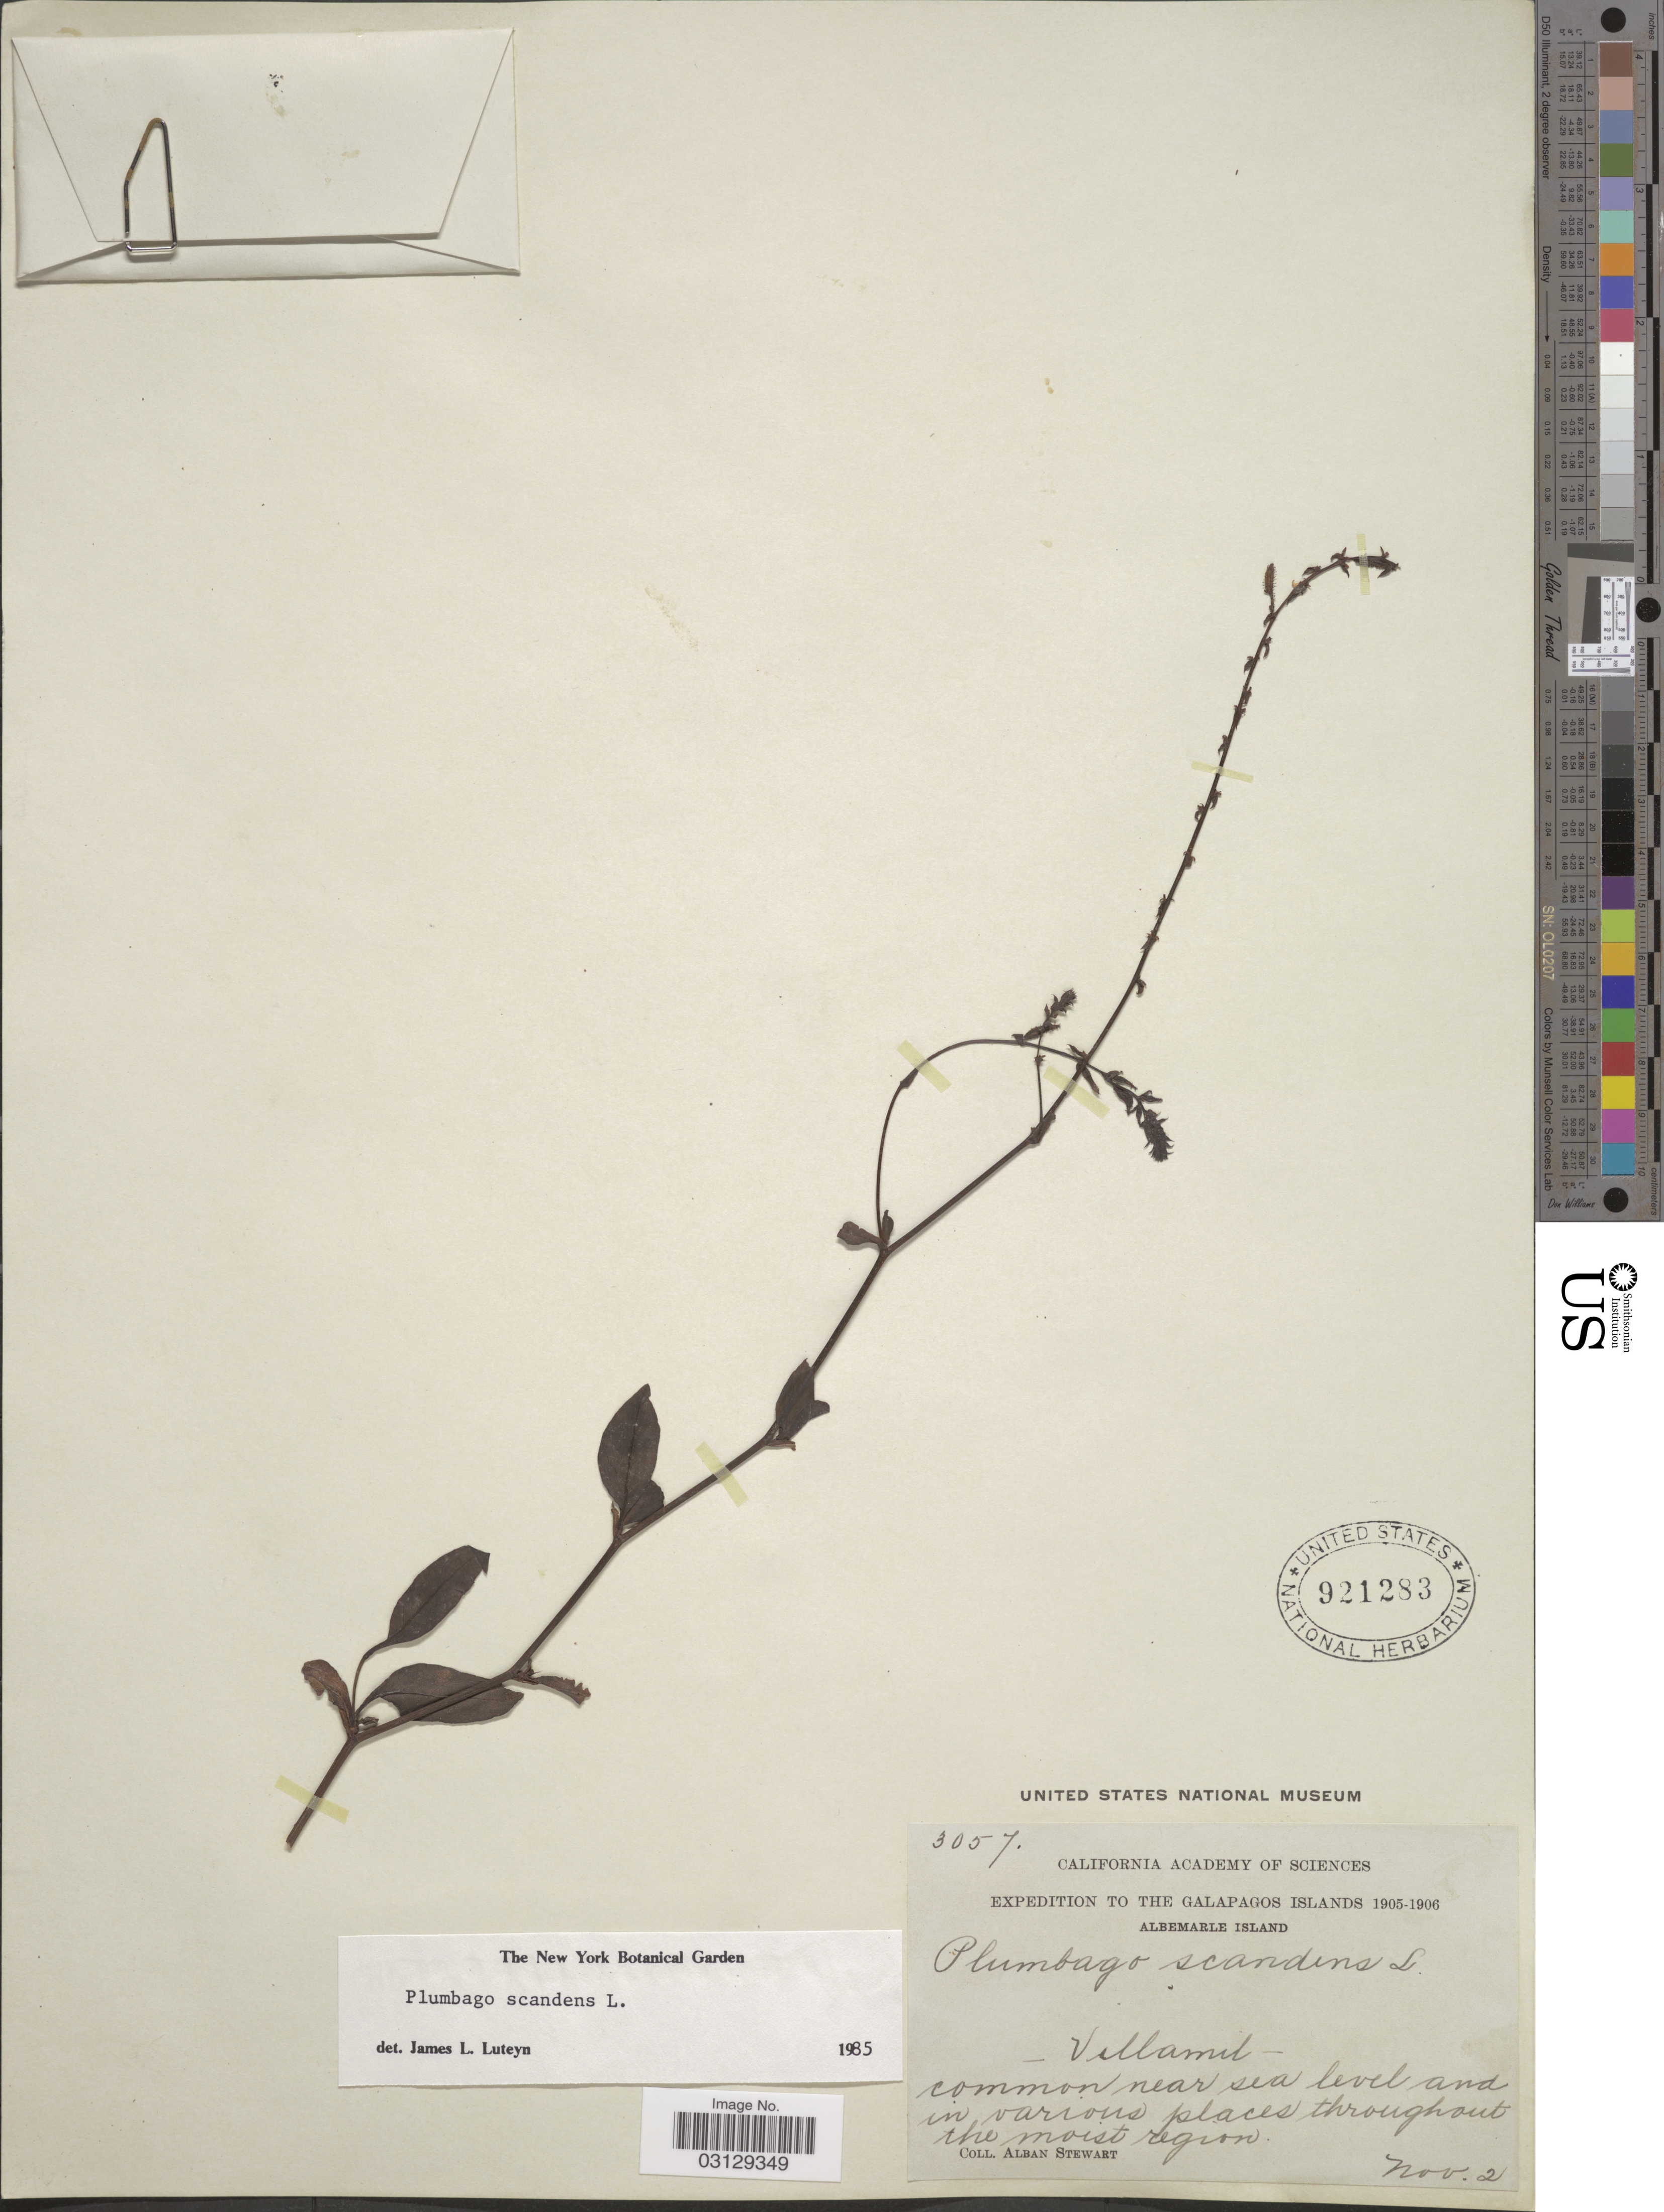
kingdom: Plantae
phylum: Tracheophyta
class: Magnoliopsida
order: Caryophyllales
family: Plumbaginaceae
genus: Plumbago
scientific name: Plumbago scandens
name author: L.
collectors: A. Stewart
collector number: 3057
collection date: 1905-11-02/1906-11-02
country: Ecuador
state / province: Colón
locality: The Galapagos Islands. Albemarle Island. Villamil.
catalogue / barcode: US 921283